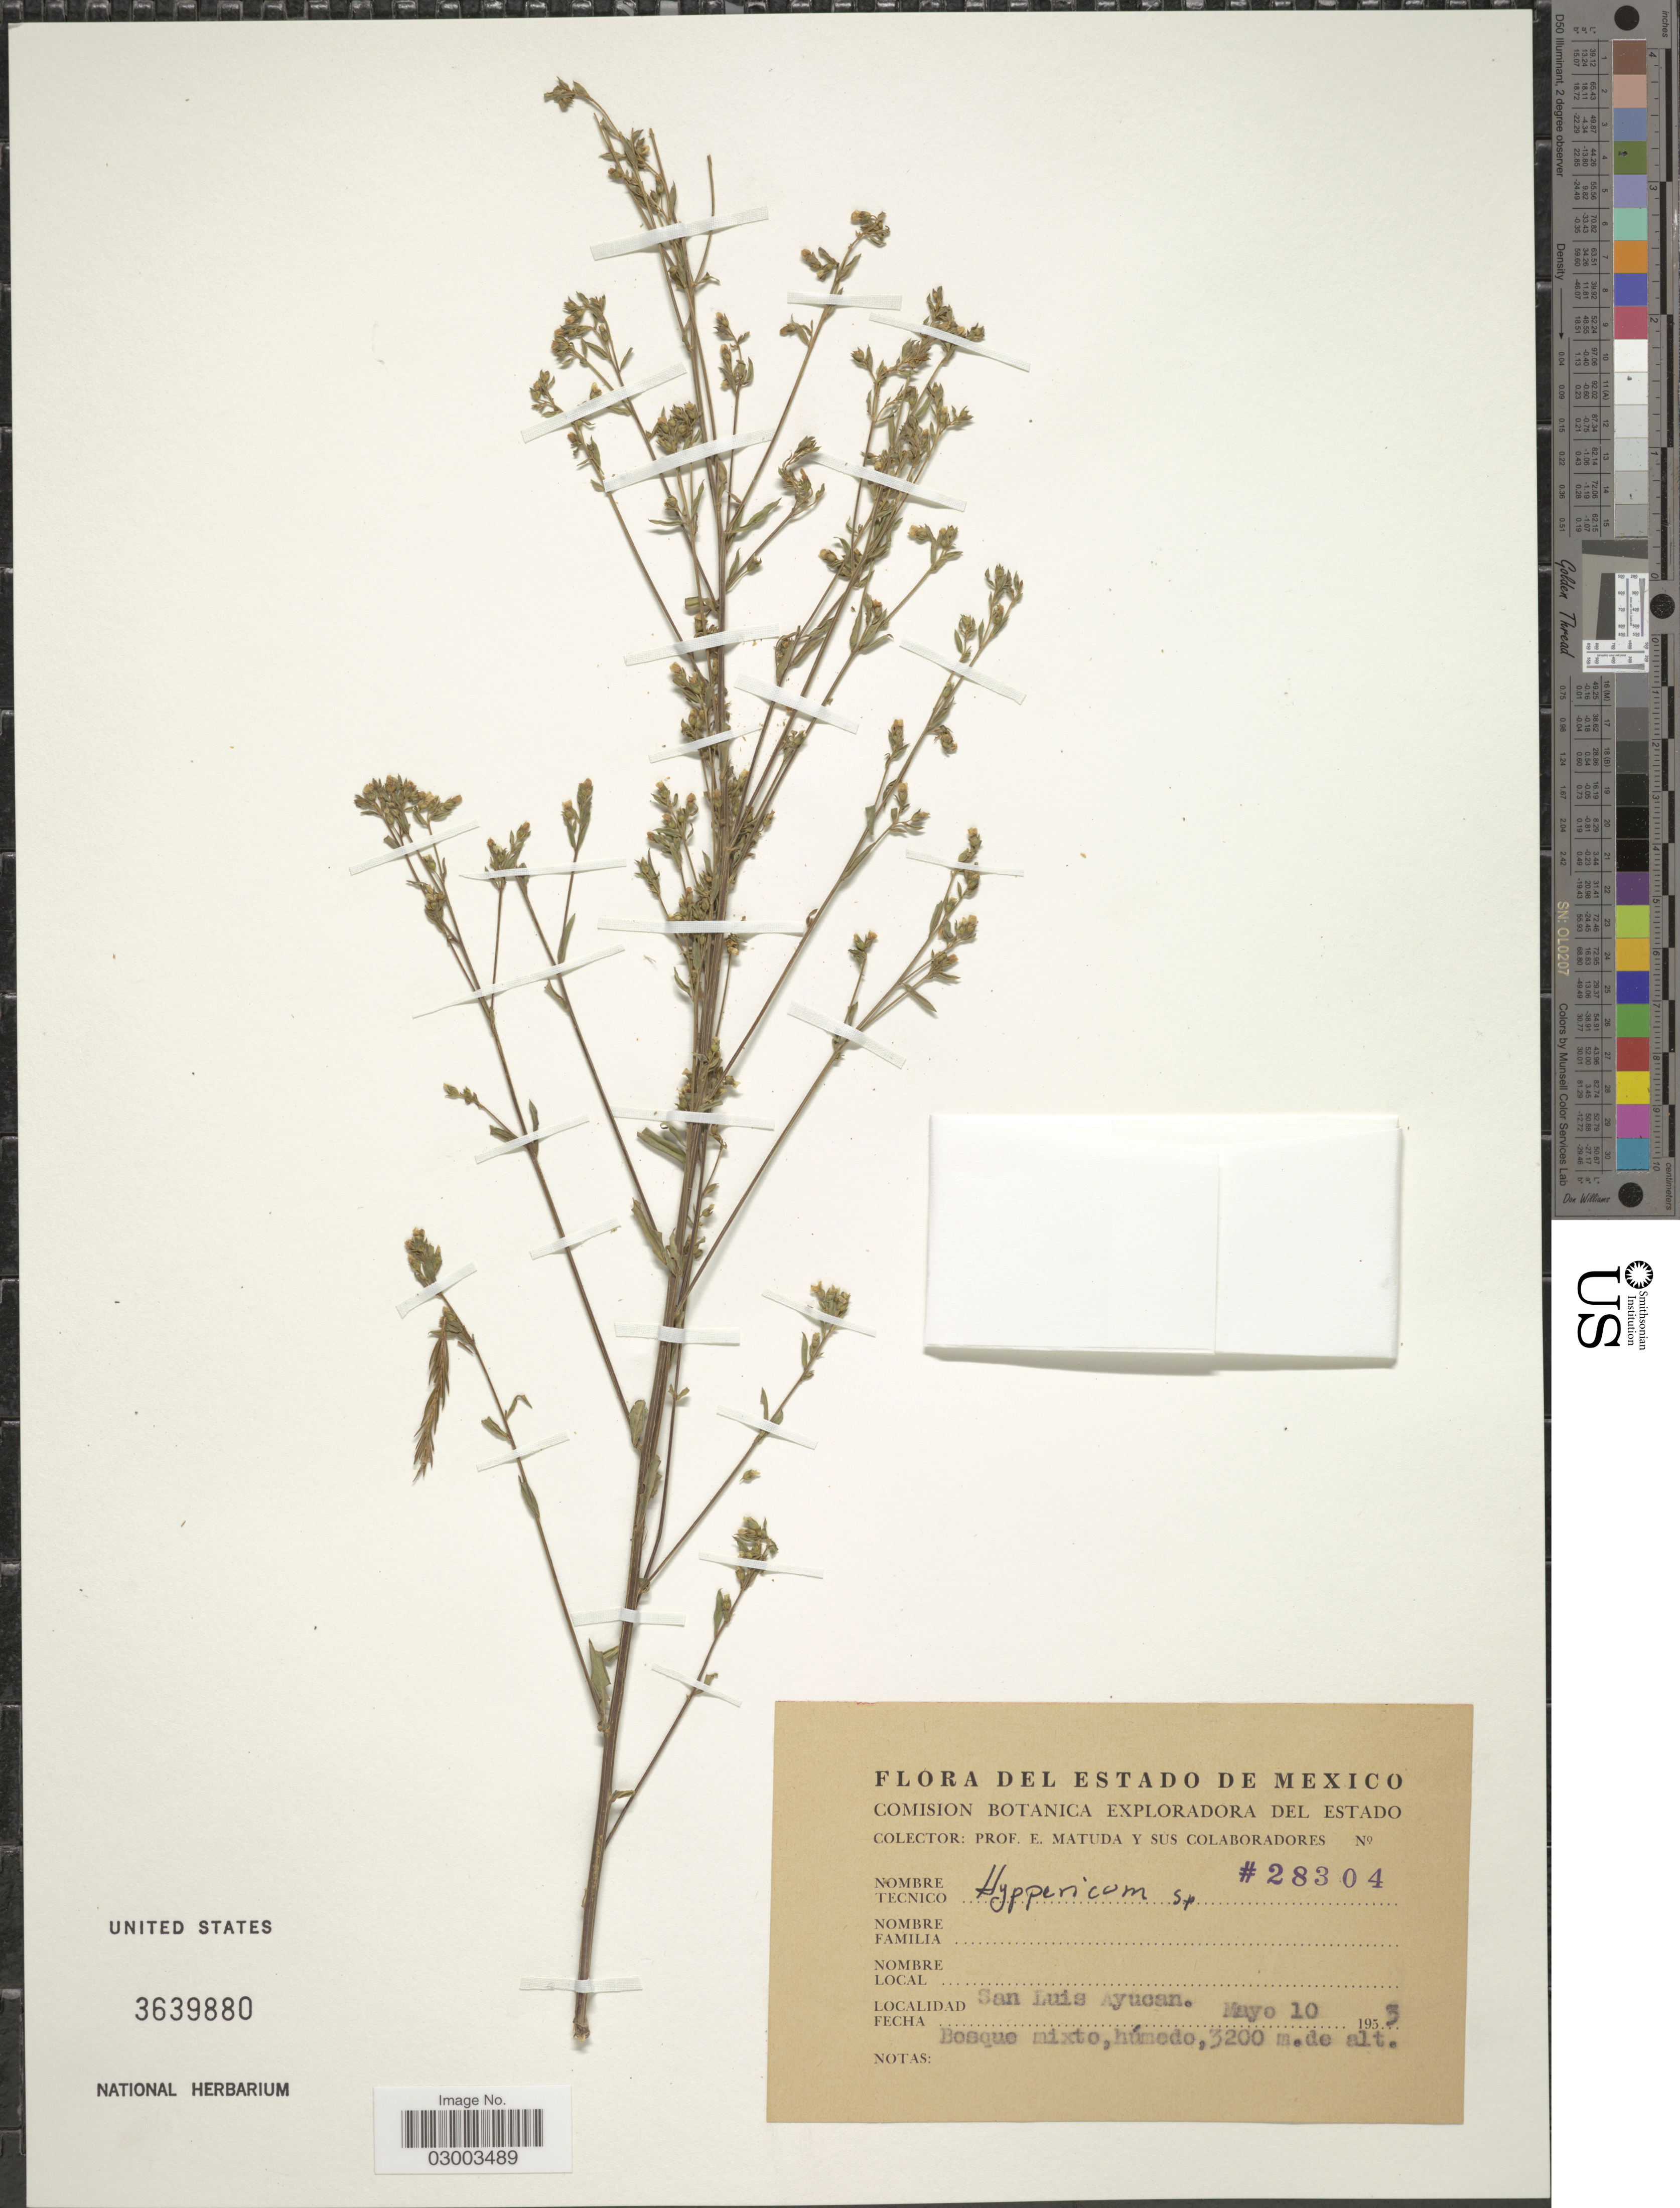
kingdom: Plantae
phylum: Tracheophyta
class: Magnoliopsida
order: Malpighiales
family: Hypericaceae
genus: Hypericum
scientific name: Hypericum sp.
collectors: E. Matuda & Sus Colaboradores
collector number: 28304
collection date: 1953-05-10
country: Mexico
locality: San Luis Ayucan.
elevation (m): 3200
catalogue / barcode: US 3639880